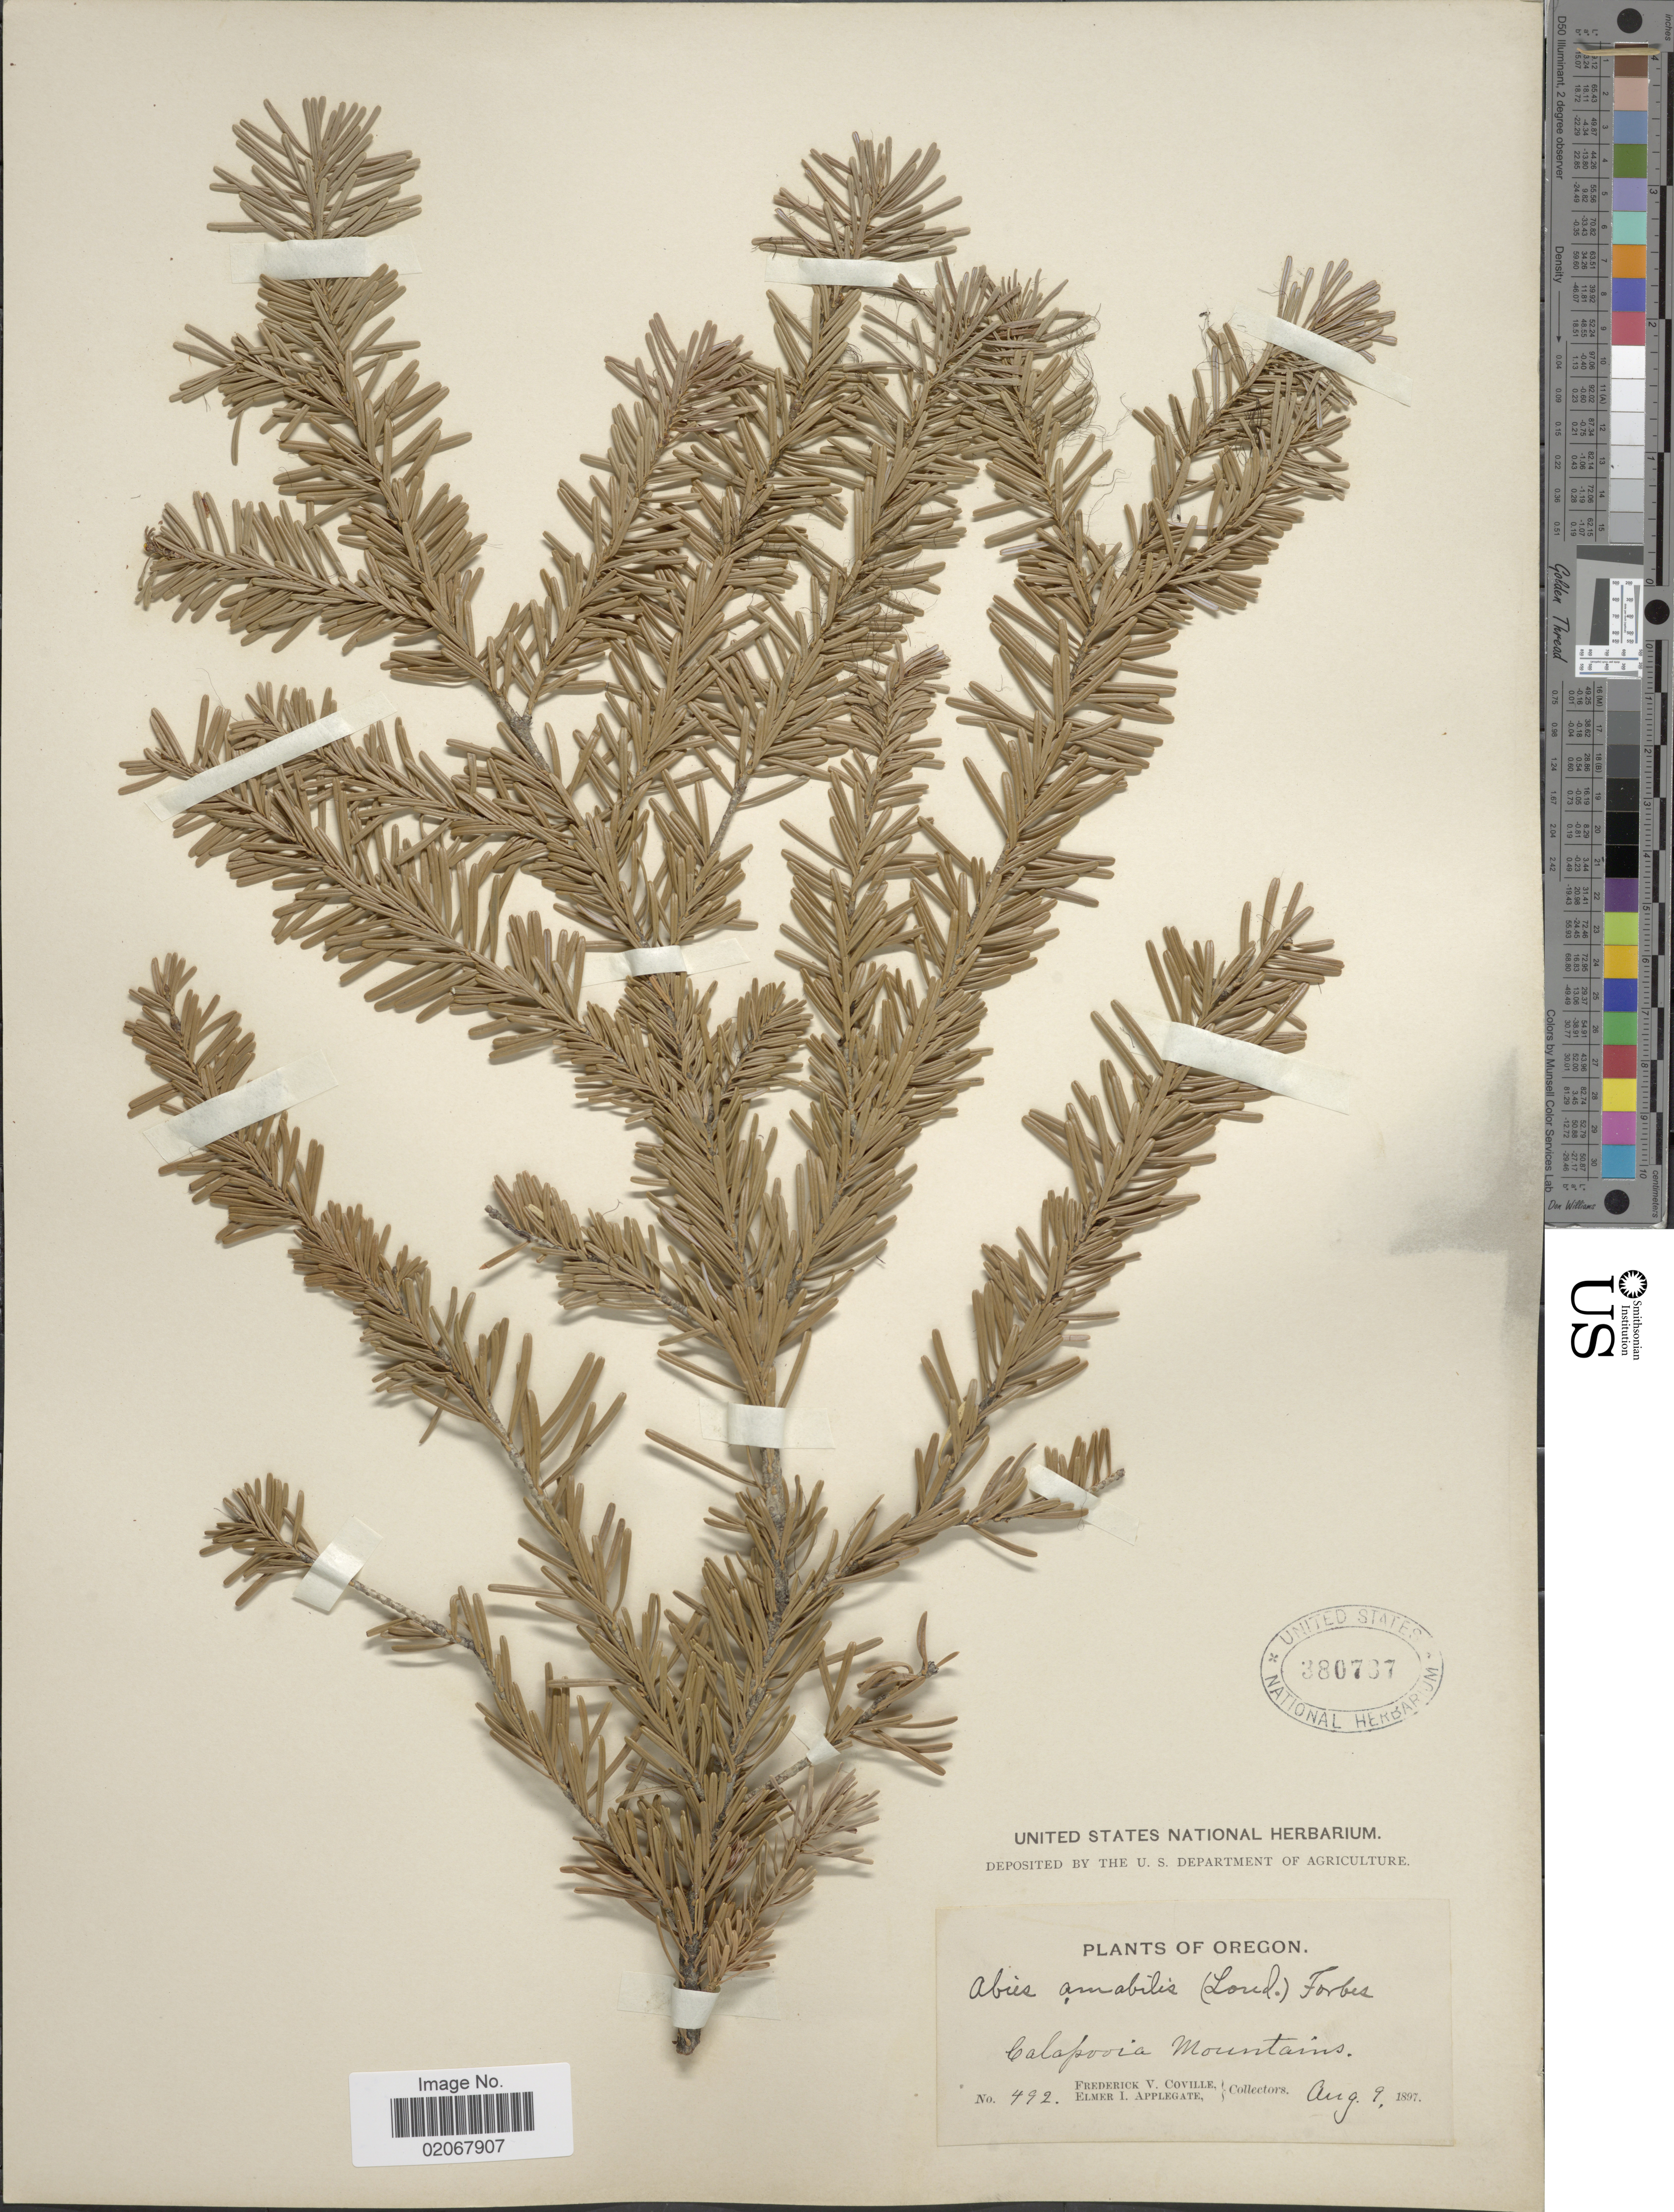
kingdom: Plantae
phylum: Tracheophyta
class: Pinopsida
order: Pinales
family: Pinaceae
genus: Abies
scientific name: Abies amabilis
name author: Douglas ex J. Forbes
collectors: F. V. Coville & E. I. Applegate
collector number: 492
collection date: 1897-08-09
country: United States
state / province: Oregon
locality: Calapooia Mountains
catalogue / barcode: US 380767